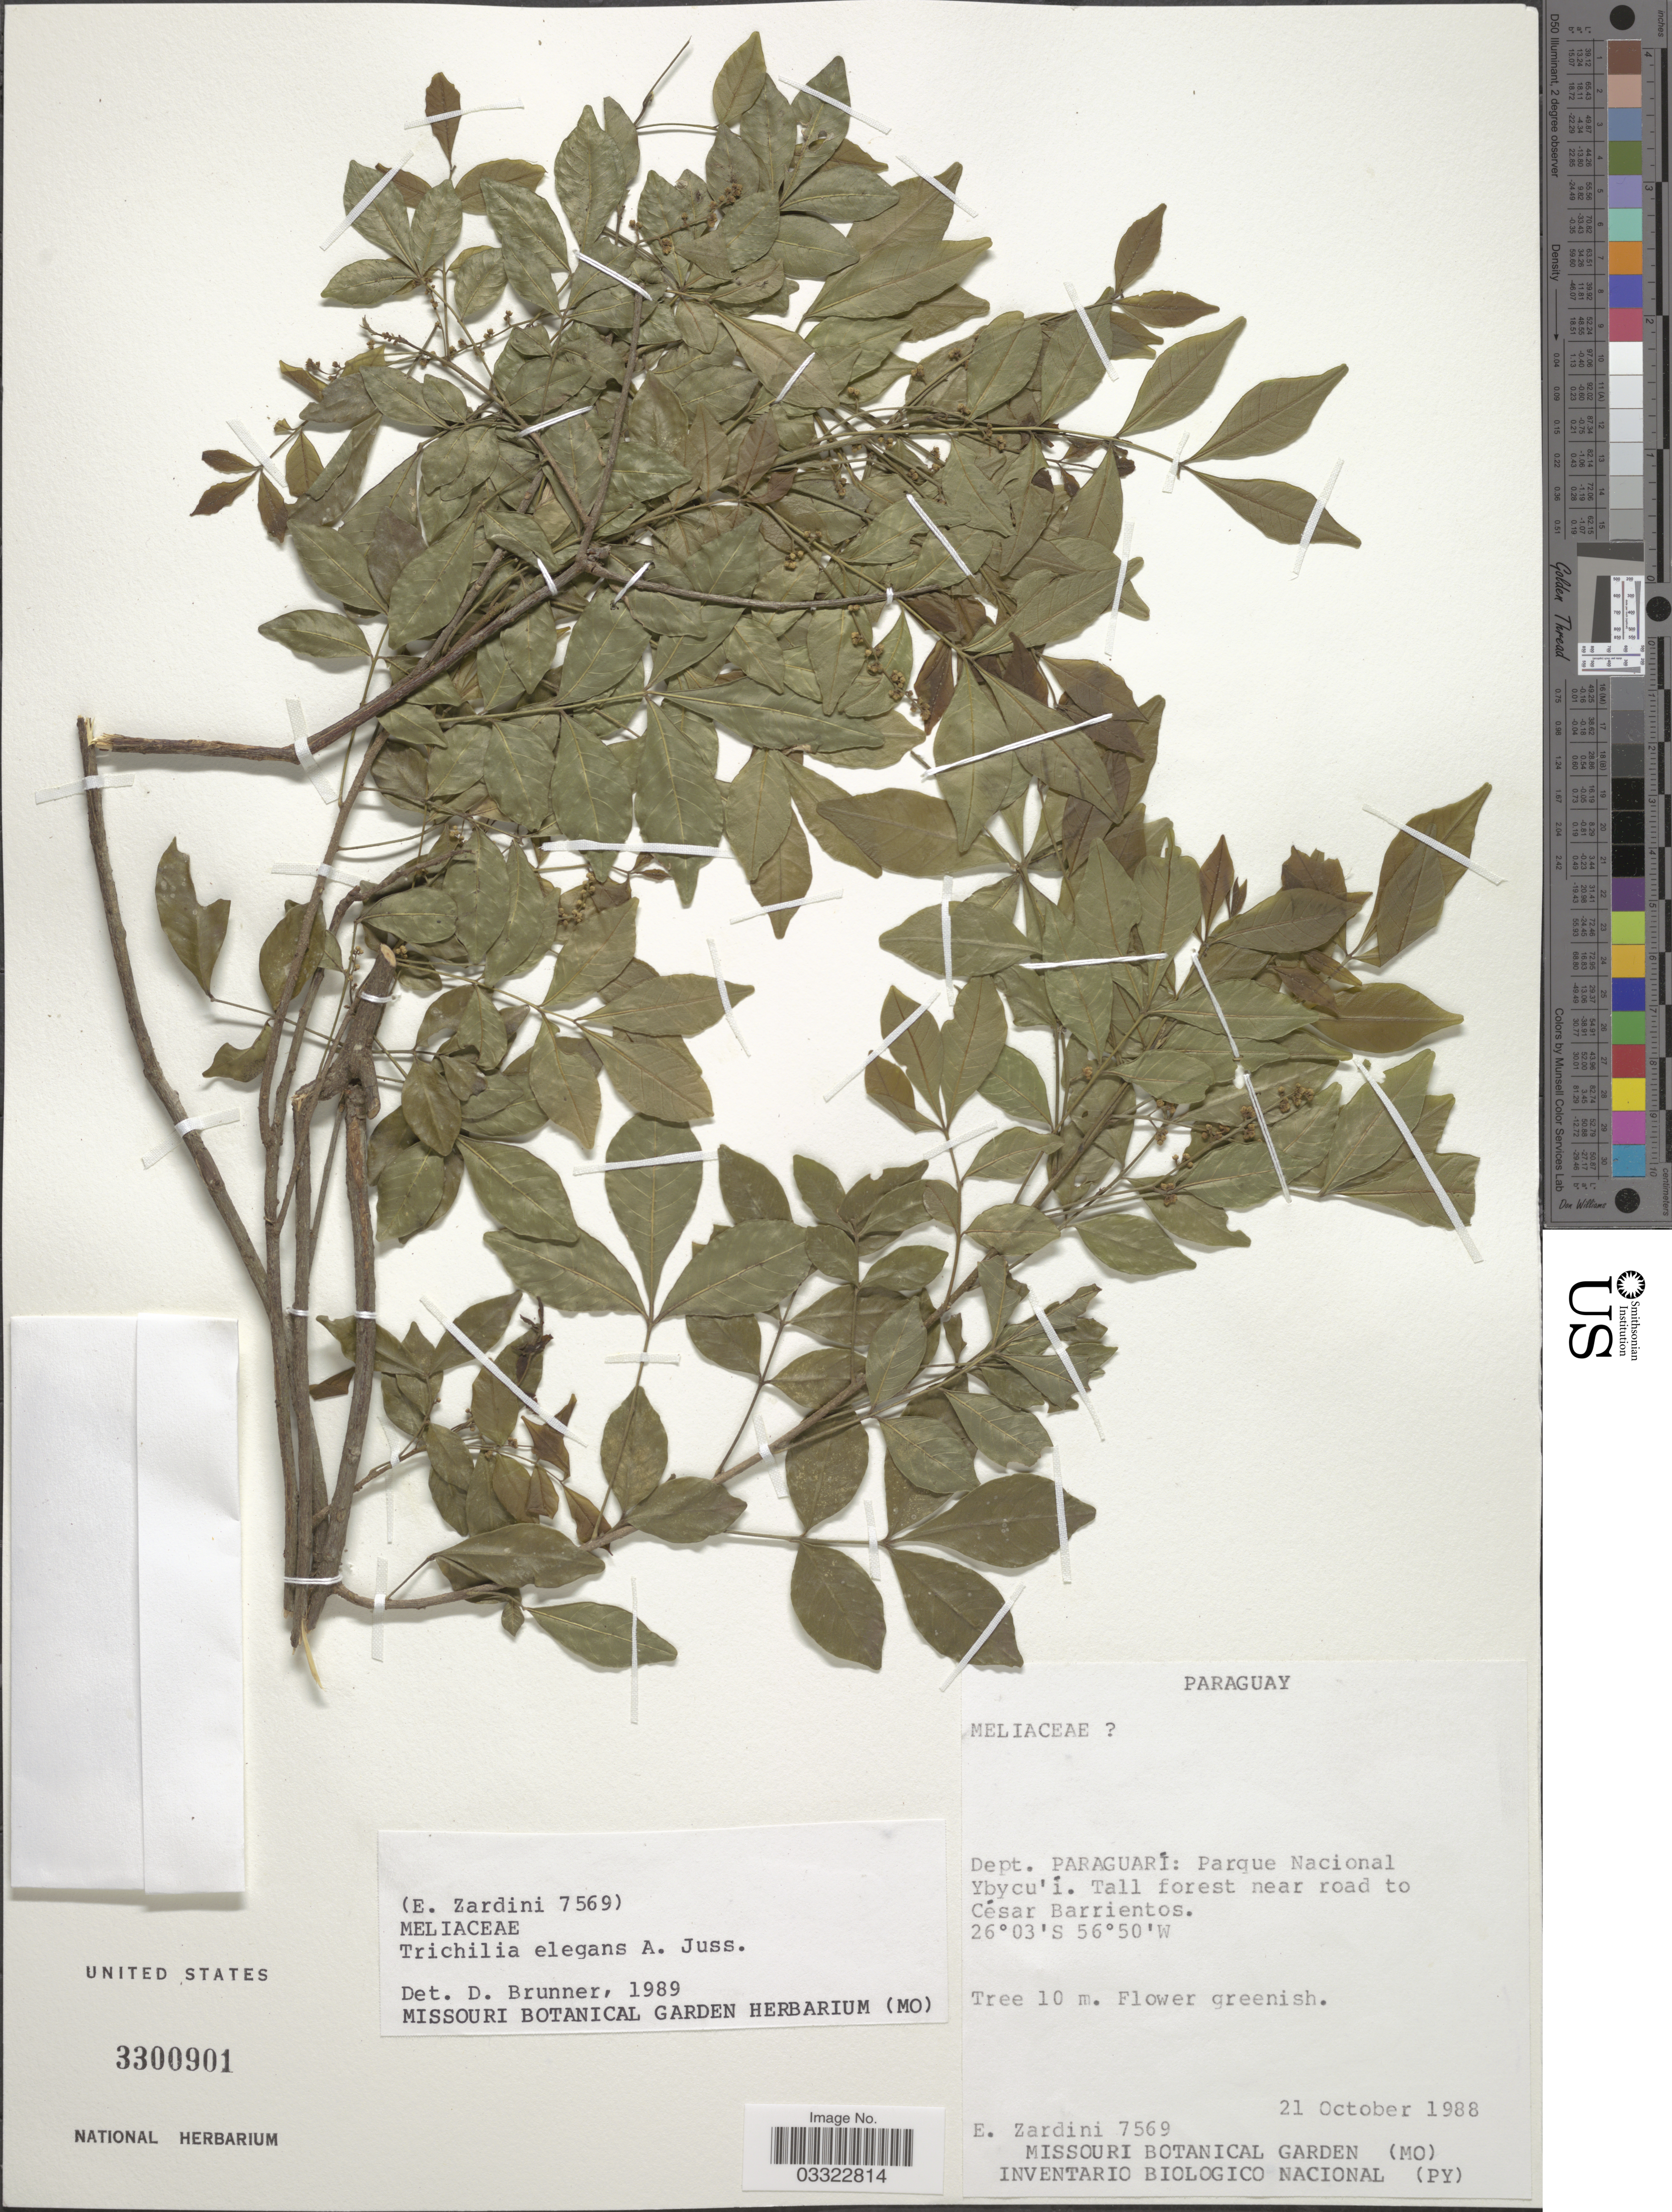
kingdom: Plantae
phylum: Tracheophyta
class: Magnoliopsida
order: Sapindales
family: Meliaceae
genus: Trichilia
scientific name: Trichilia elegans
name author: A. Juss.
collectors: E. Zardini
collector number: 7569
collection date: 1988-10-21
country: Paraguay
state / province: Paraguari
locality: Dept. Paraguari: Parque Nacional Ybycu'i. Tall forest near road to César Barrientos.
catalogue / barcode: US 3300901